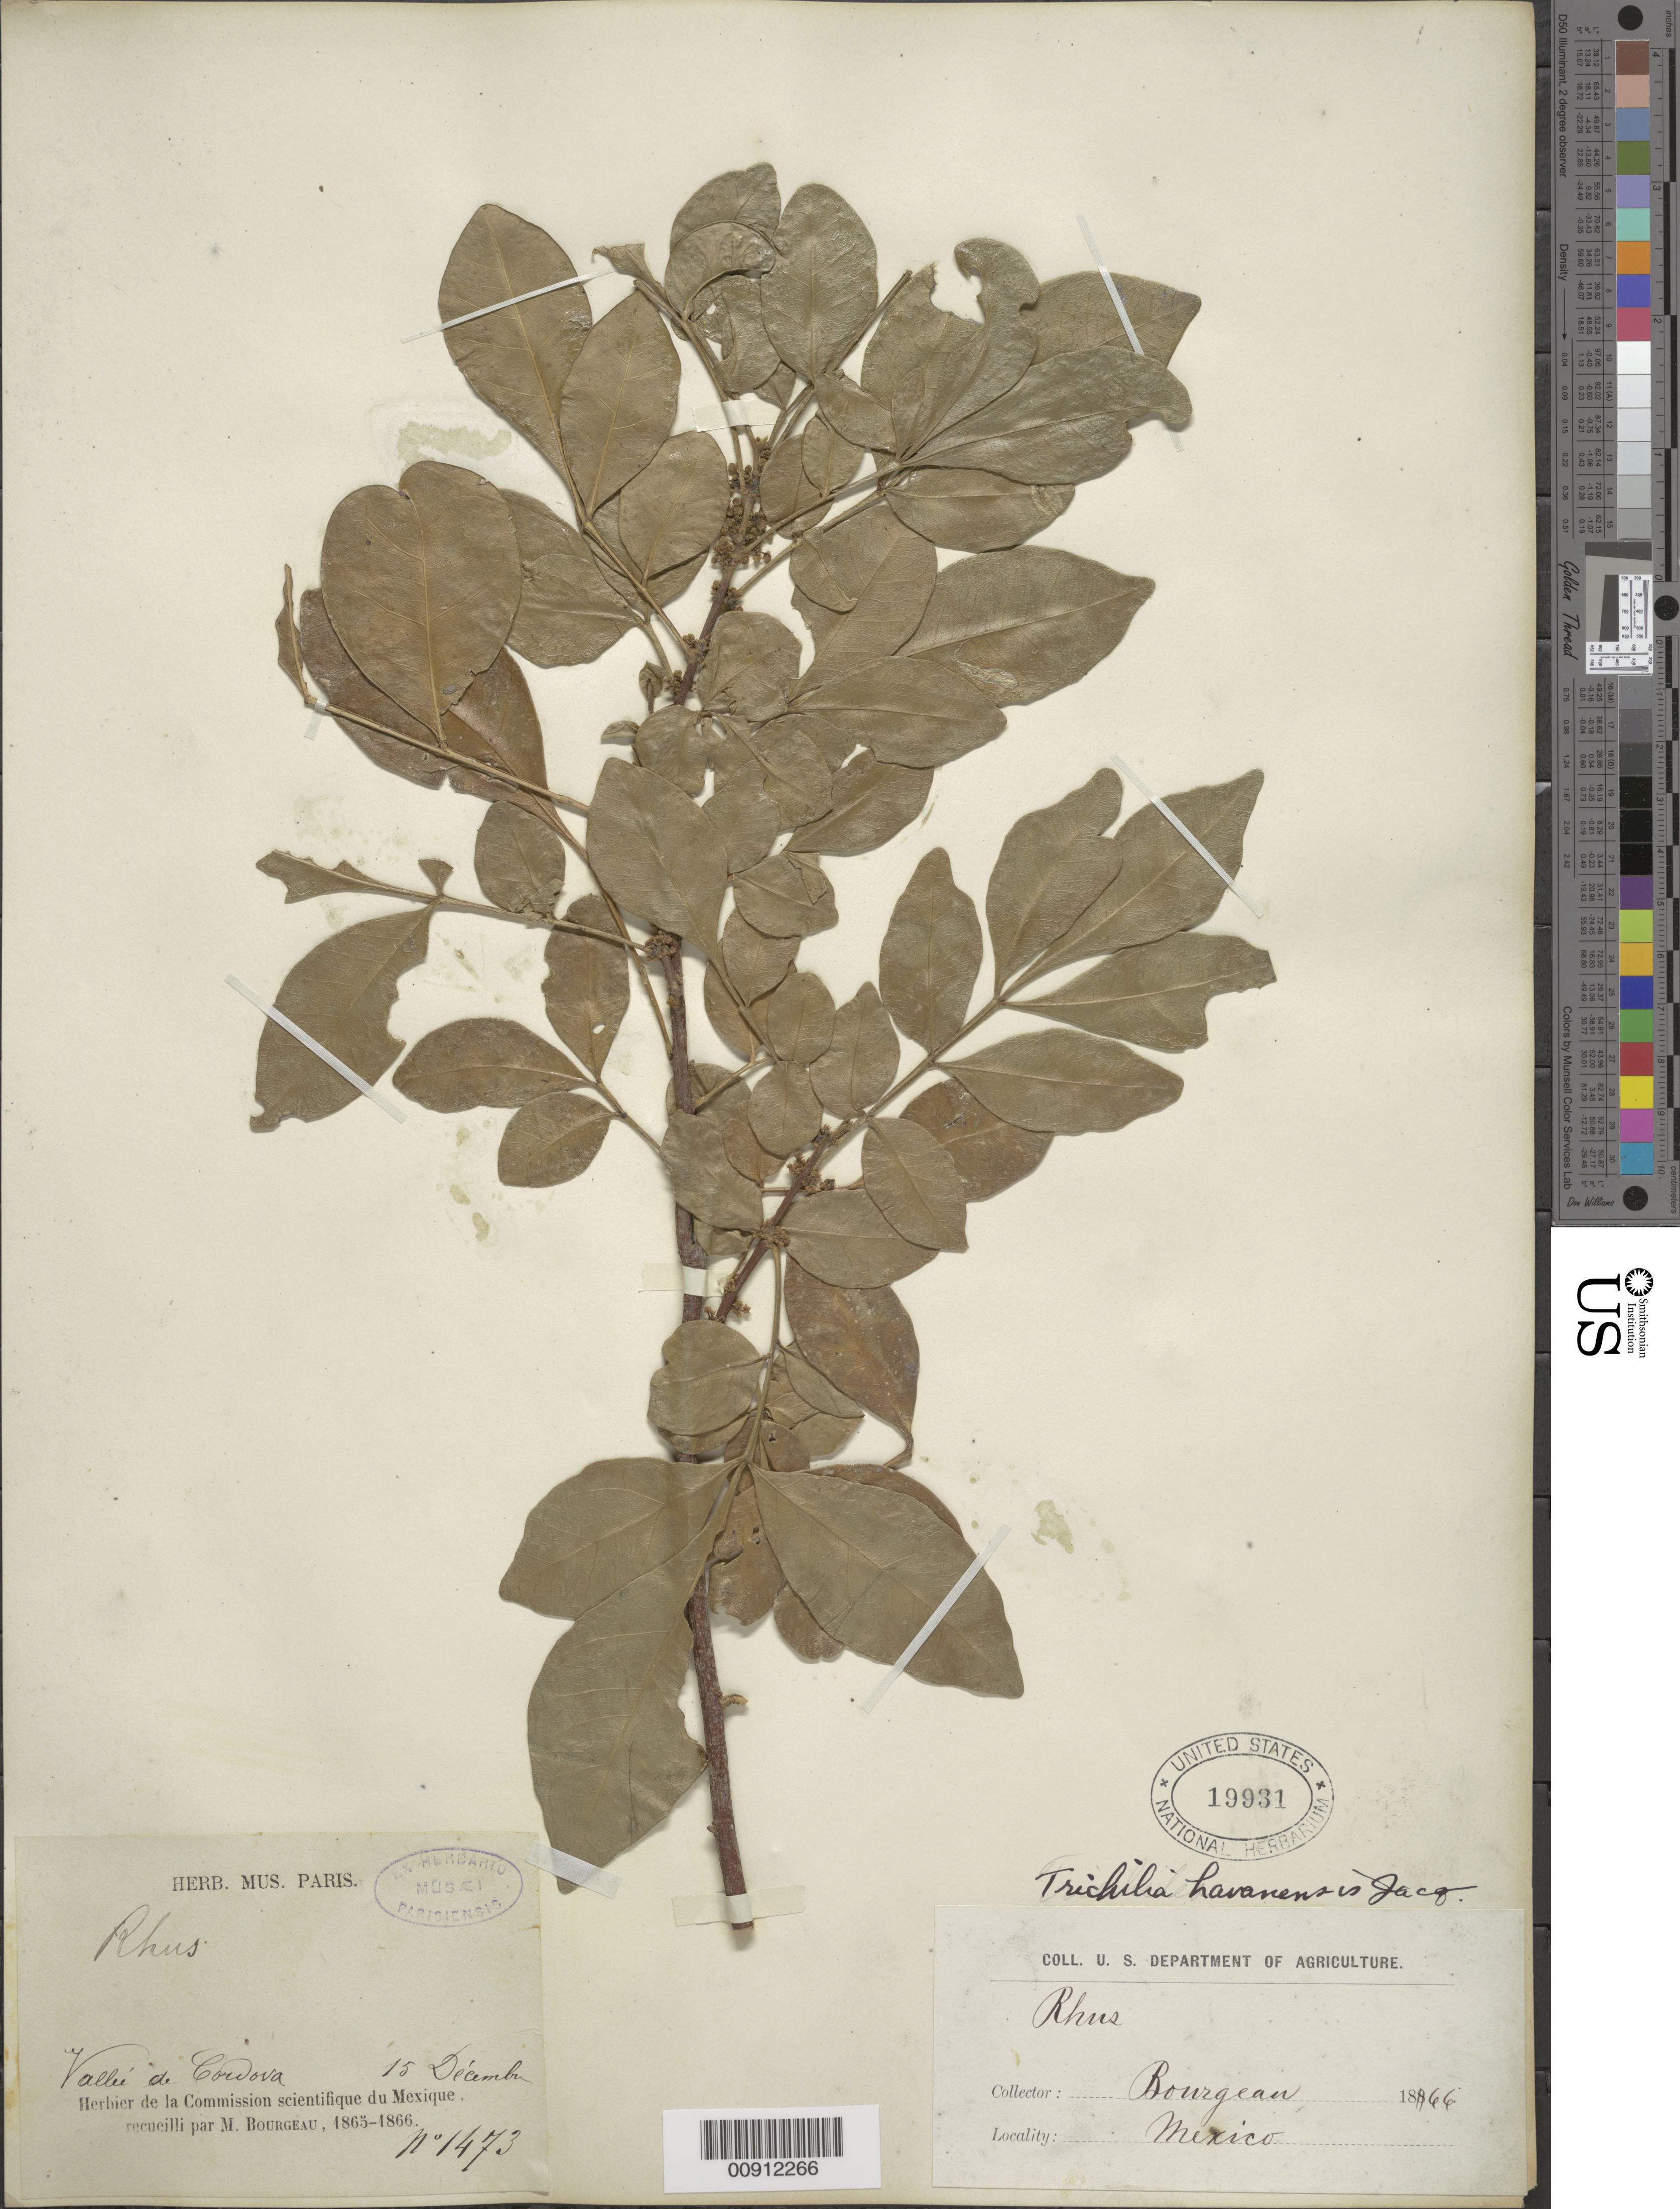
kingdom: Plantae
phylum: Tracheophyta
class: Magnoliopsida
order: Sapindales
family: Meliaceae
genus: Trichilia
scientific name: Trichilia havanensis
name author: Jacq.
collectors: E. Bourgeau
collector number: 1473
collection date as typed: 15 Dec 1866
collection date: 1866-12-15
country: Mexico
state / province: Veracruz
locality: Valleé de Cordova.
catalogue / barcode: US 19931